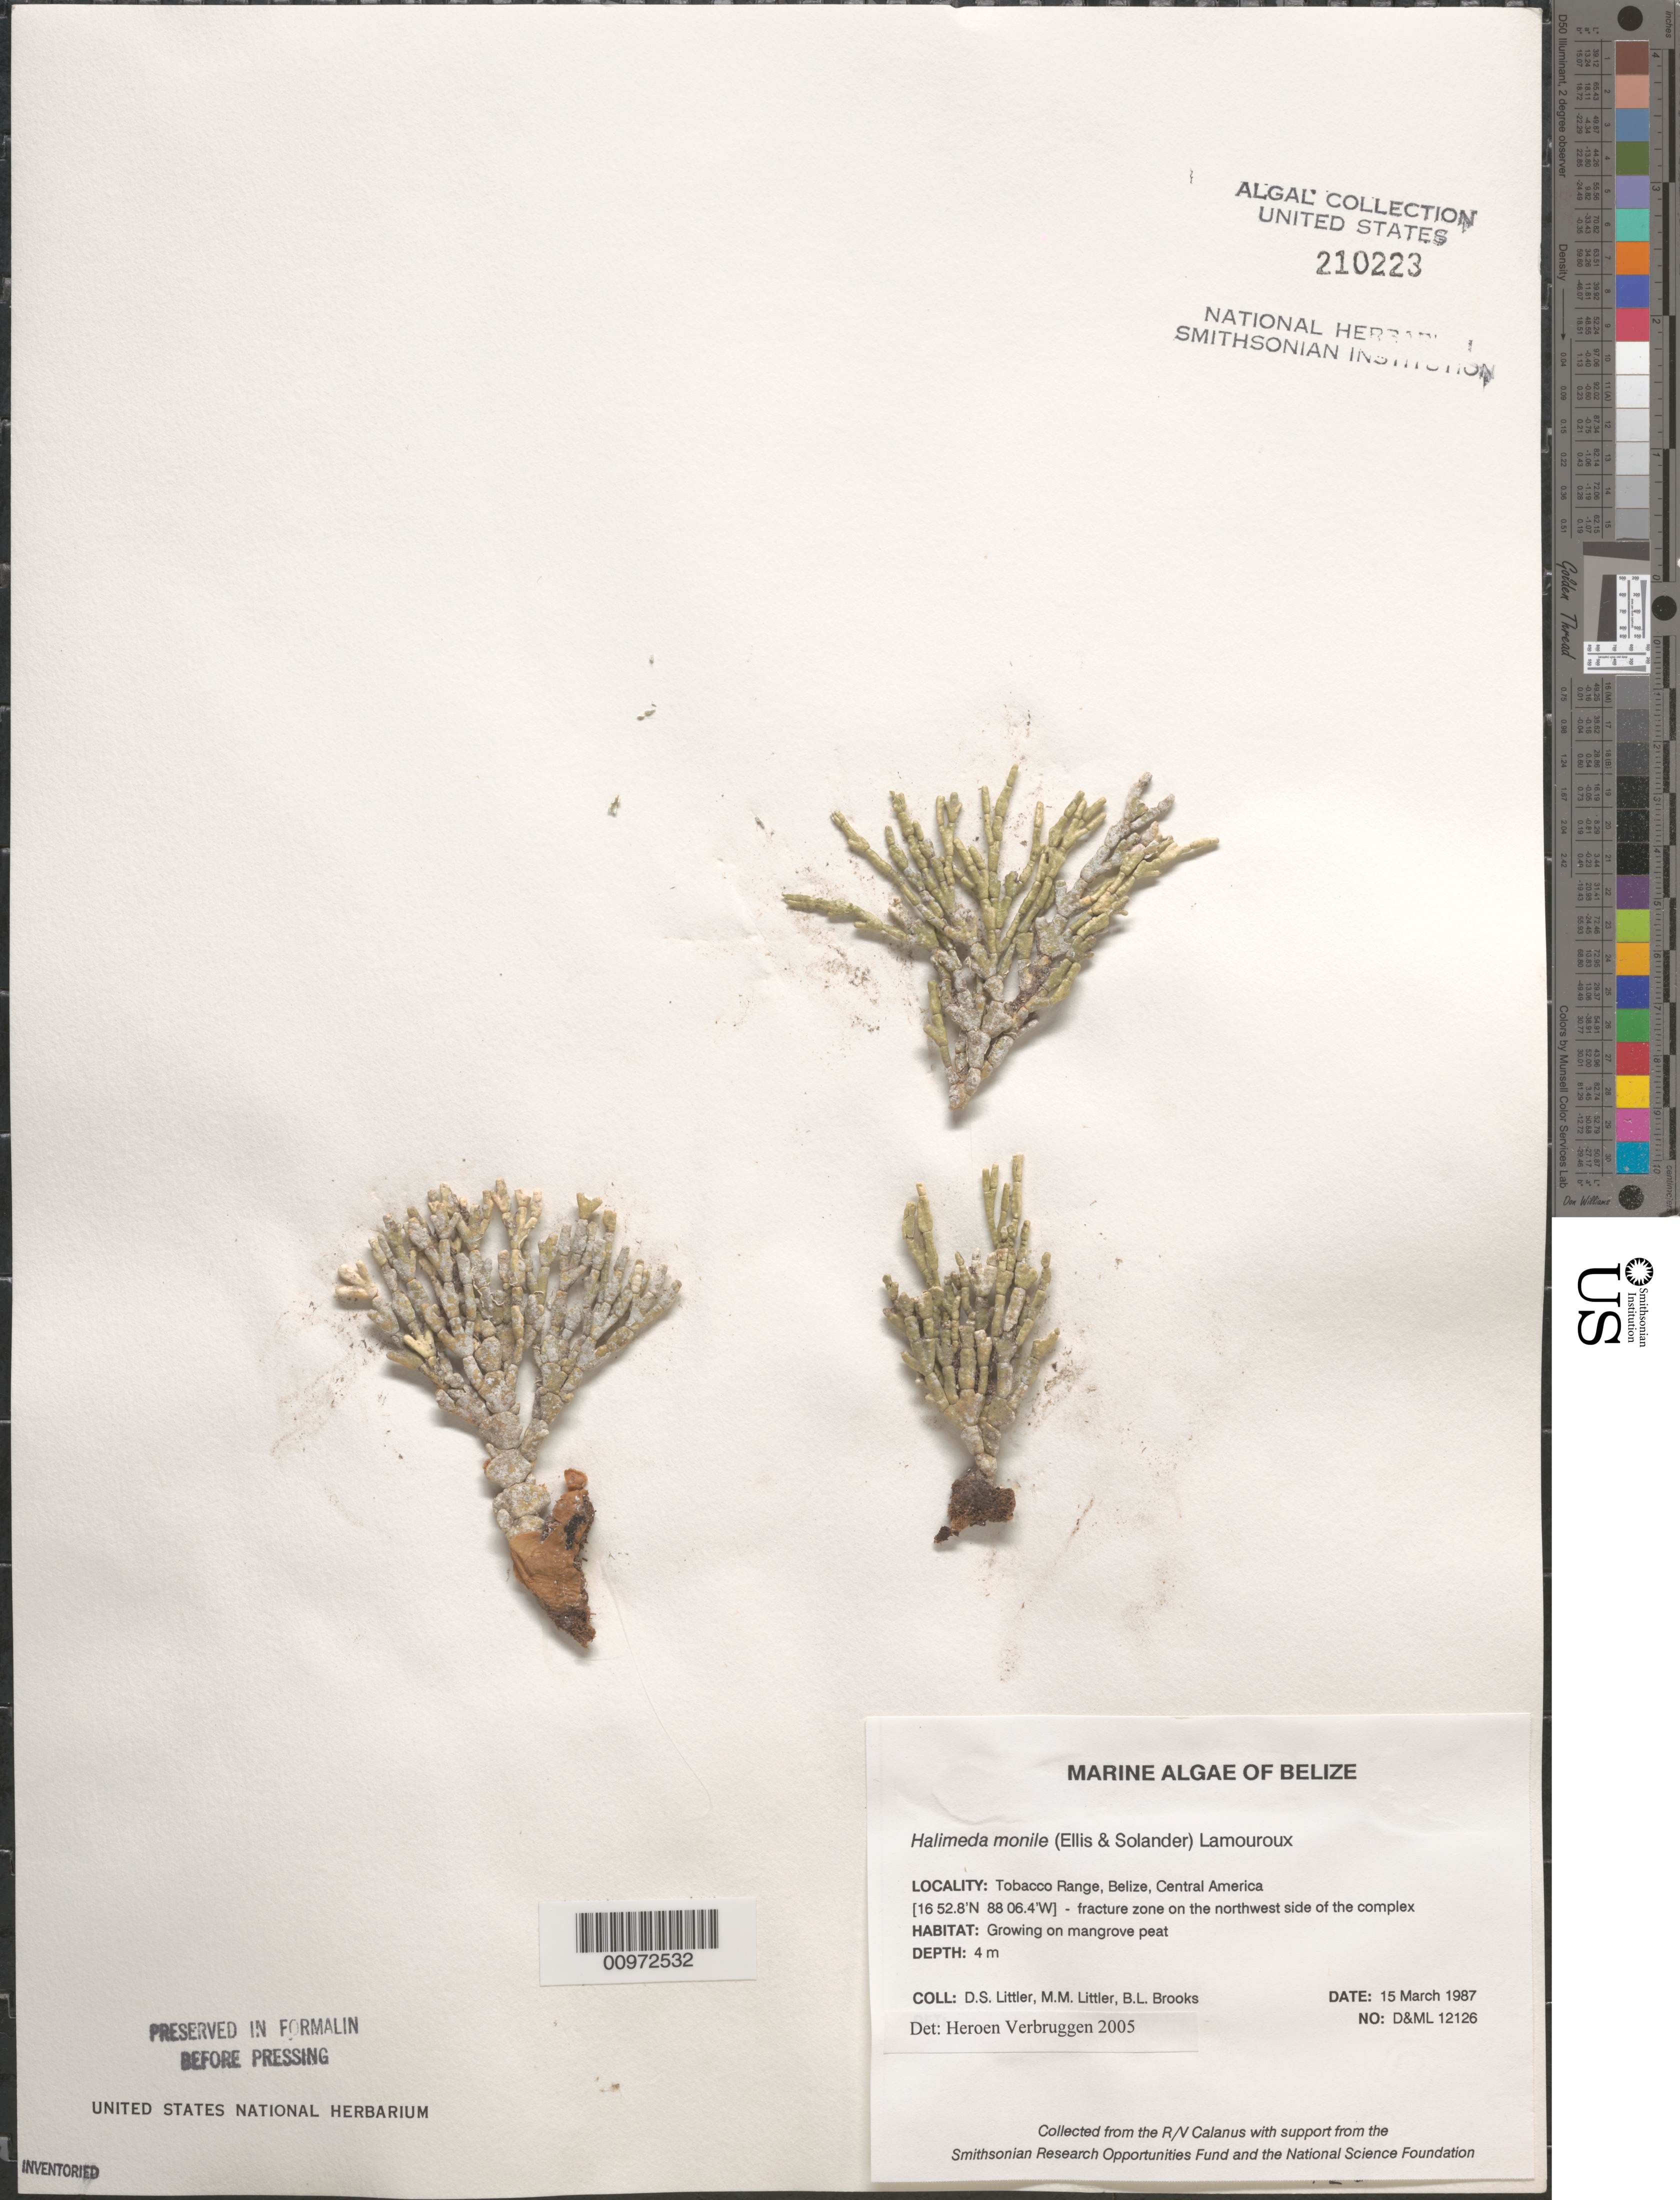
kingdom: Plantae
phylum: Chlorophyta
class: Ulvophyceae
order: Bryopsidales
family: Halimedaceae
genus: Halimeda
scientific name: Halimeda monile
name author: (J. Ellis & Sol.) J.V.Lamouroux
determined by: Verbruggen, H.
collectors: D. S. Littler, M. M. Littler & B. Brooks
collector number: D&ML 12126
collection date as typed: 15 Mar 1987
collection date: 1987-03-15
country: Belize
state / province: Stann Creek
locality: Tobacco Range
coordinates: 16 52.8'N, 88 06.4'W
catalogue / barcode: US 210223